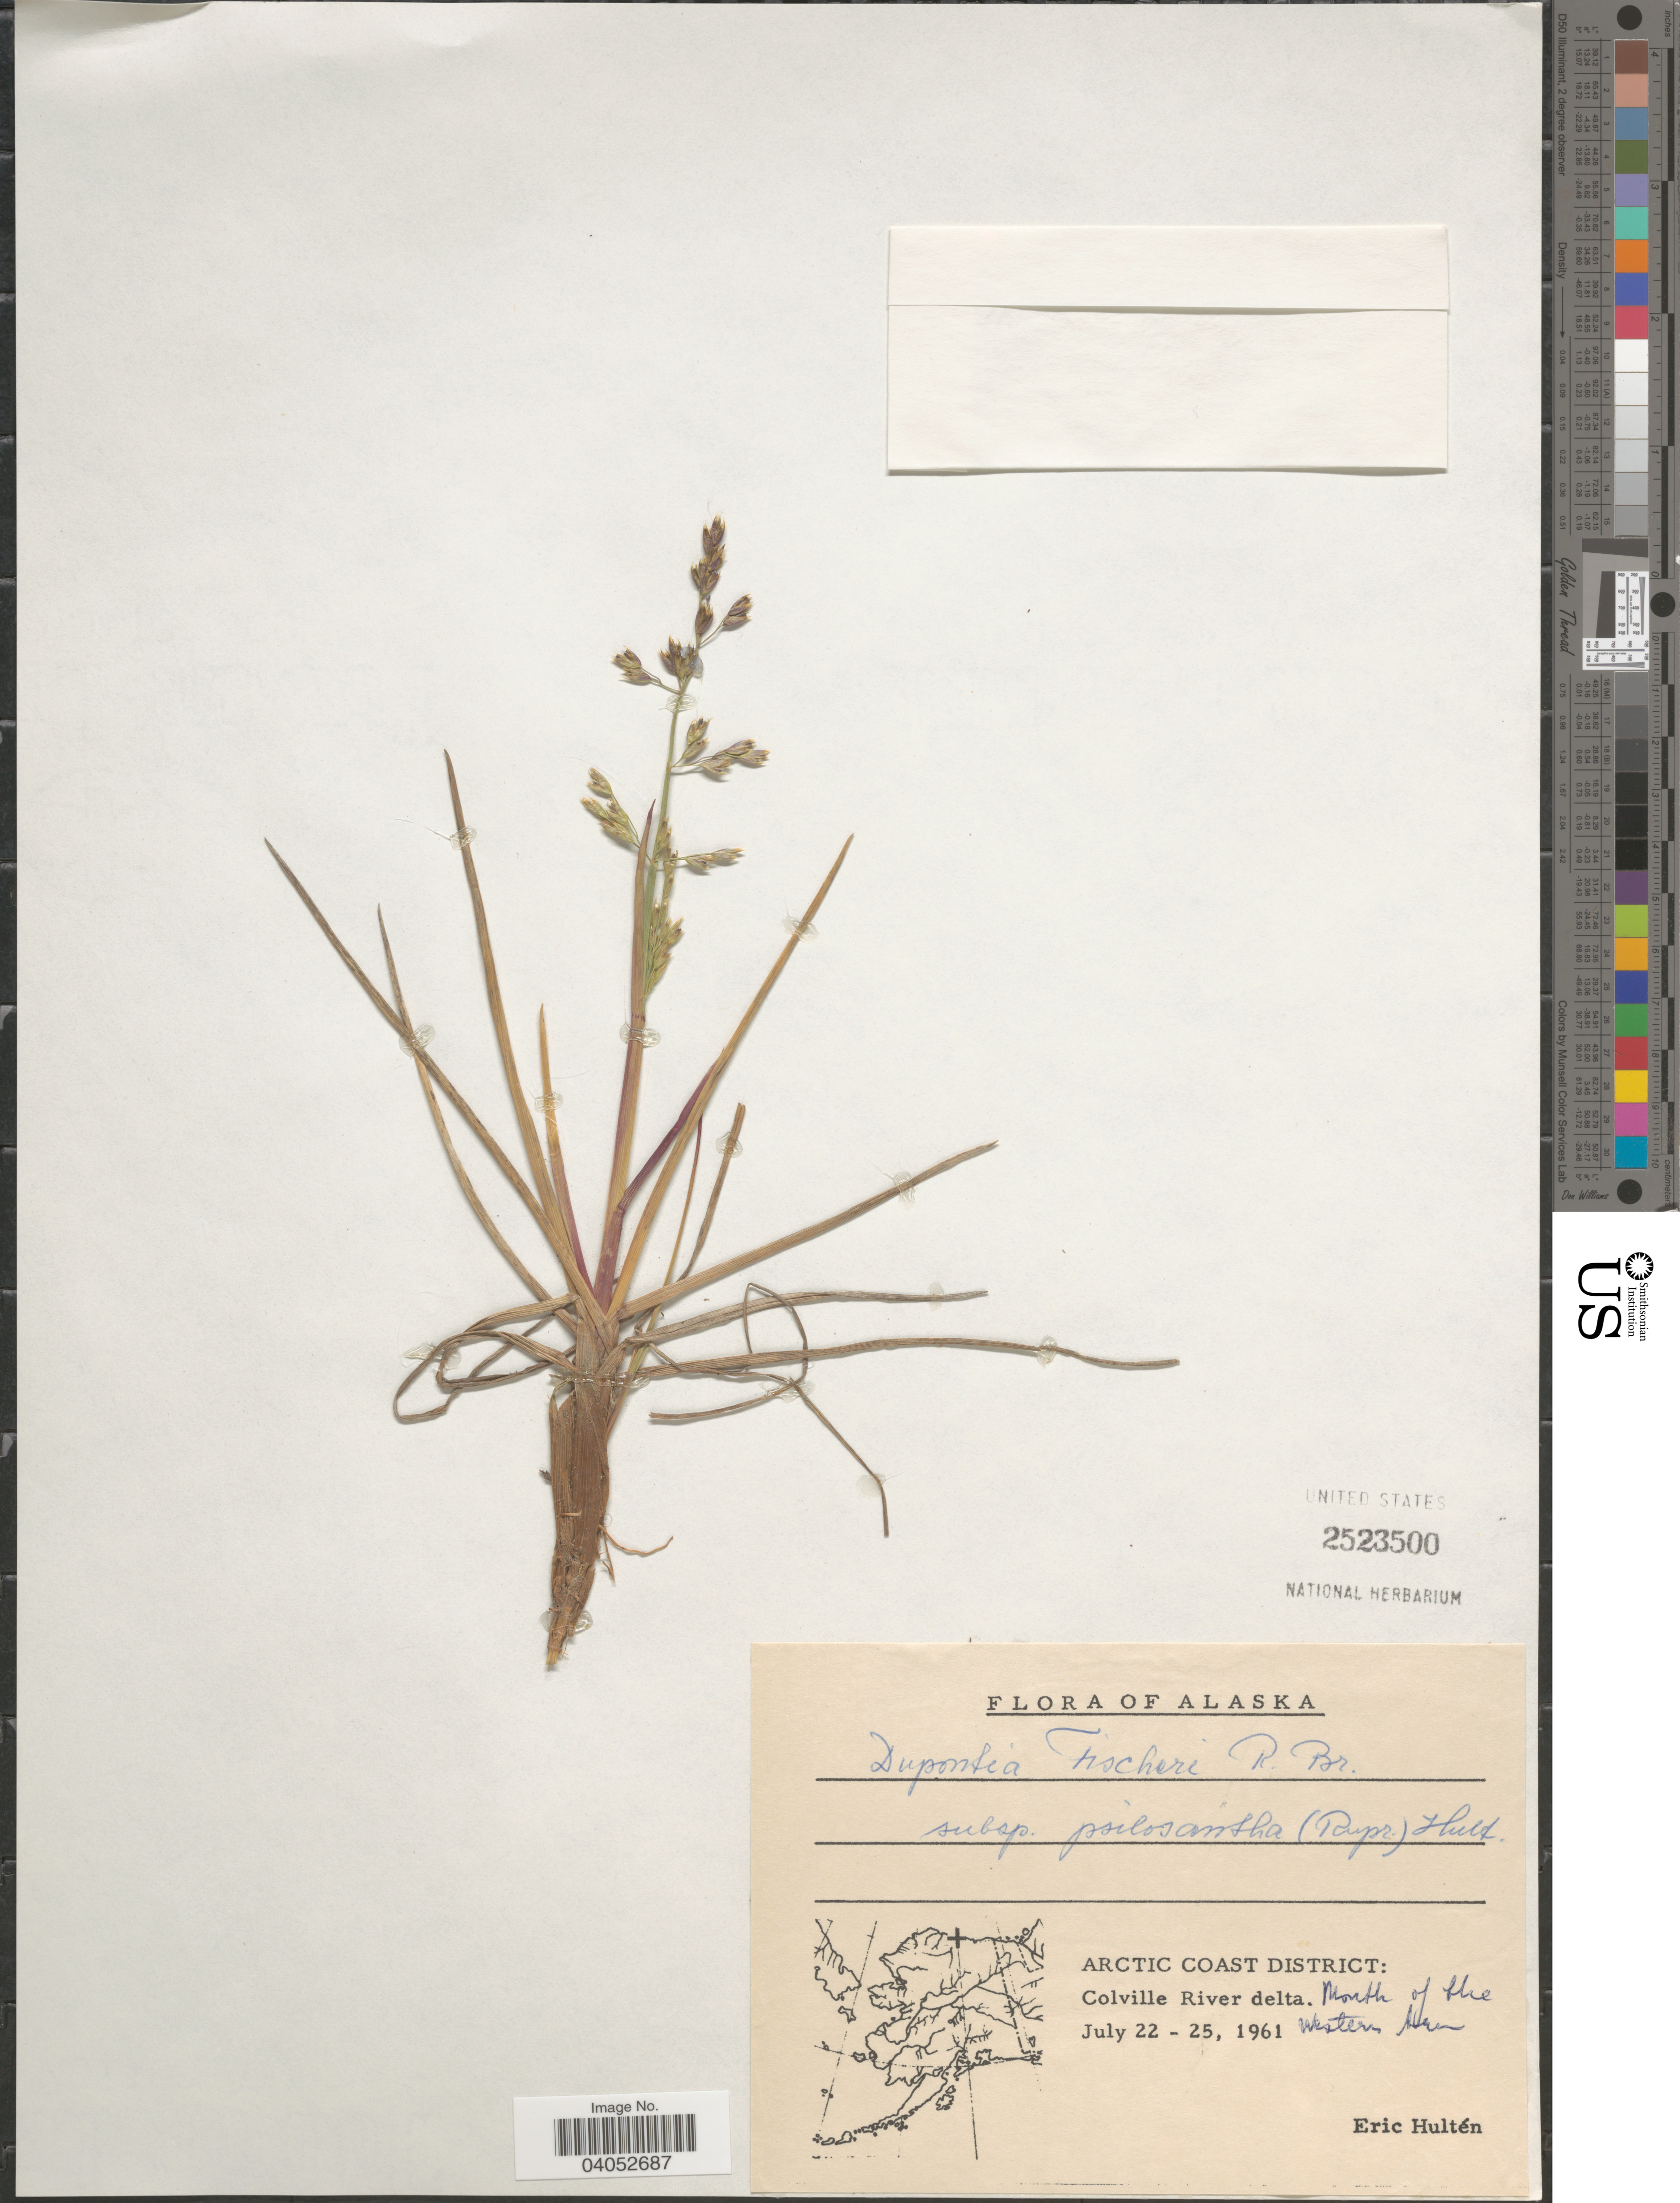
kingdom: Plantae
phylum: Tracheophyta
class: Liliopsida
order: Poales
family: Poaceae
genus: Dupontia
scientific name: Dupontia micrantha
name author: Holm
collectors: E. G. Hultén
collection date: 1961-07-22/1961-07-25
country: United States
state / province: Alaska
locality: Arctic Coast District: Colville River delta. Mouth of the Western Arm.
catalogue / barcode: US 2523500